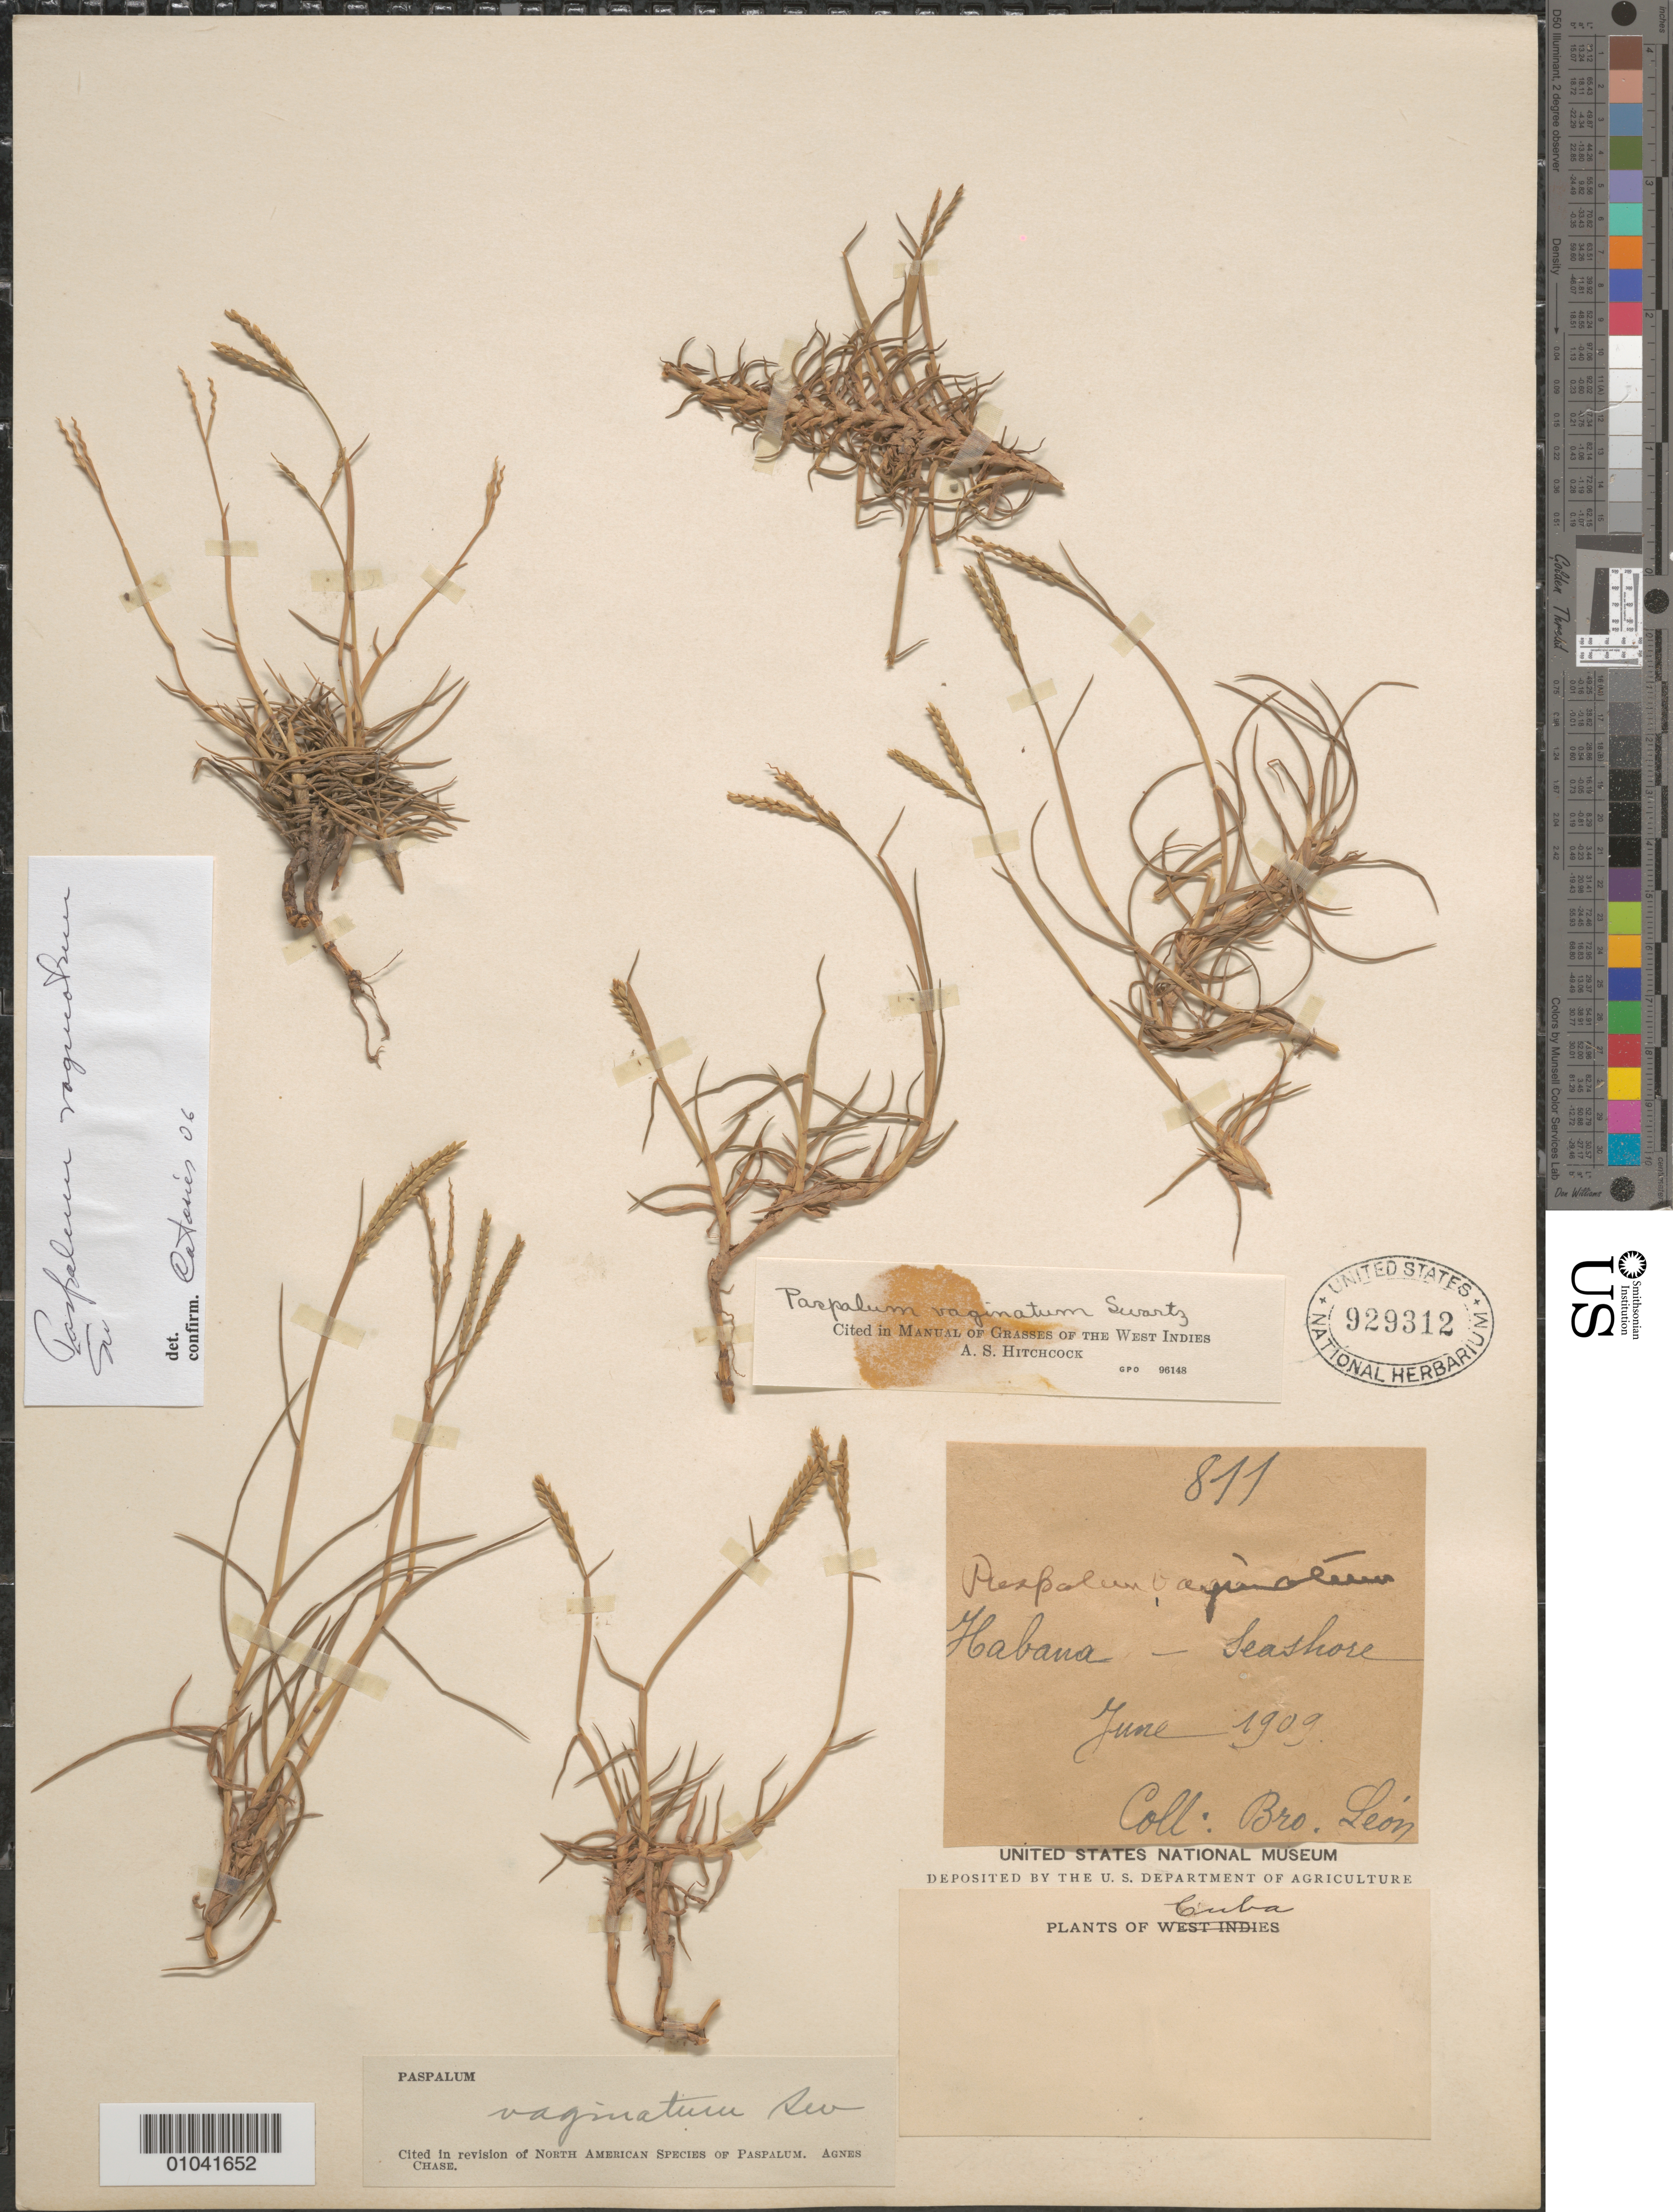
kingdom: Plantae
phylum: Tracheophyta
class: Liliopsida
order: Poales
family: Poaceae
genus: Paspalum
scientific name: Paspalum vaginatum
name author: Sw.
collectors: Bro. León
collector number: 811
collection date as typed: Jun 1909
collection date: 1909-06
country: Cuba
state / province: La Habana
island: Cuba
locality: La Habana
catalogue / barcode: US 929312